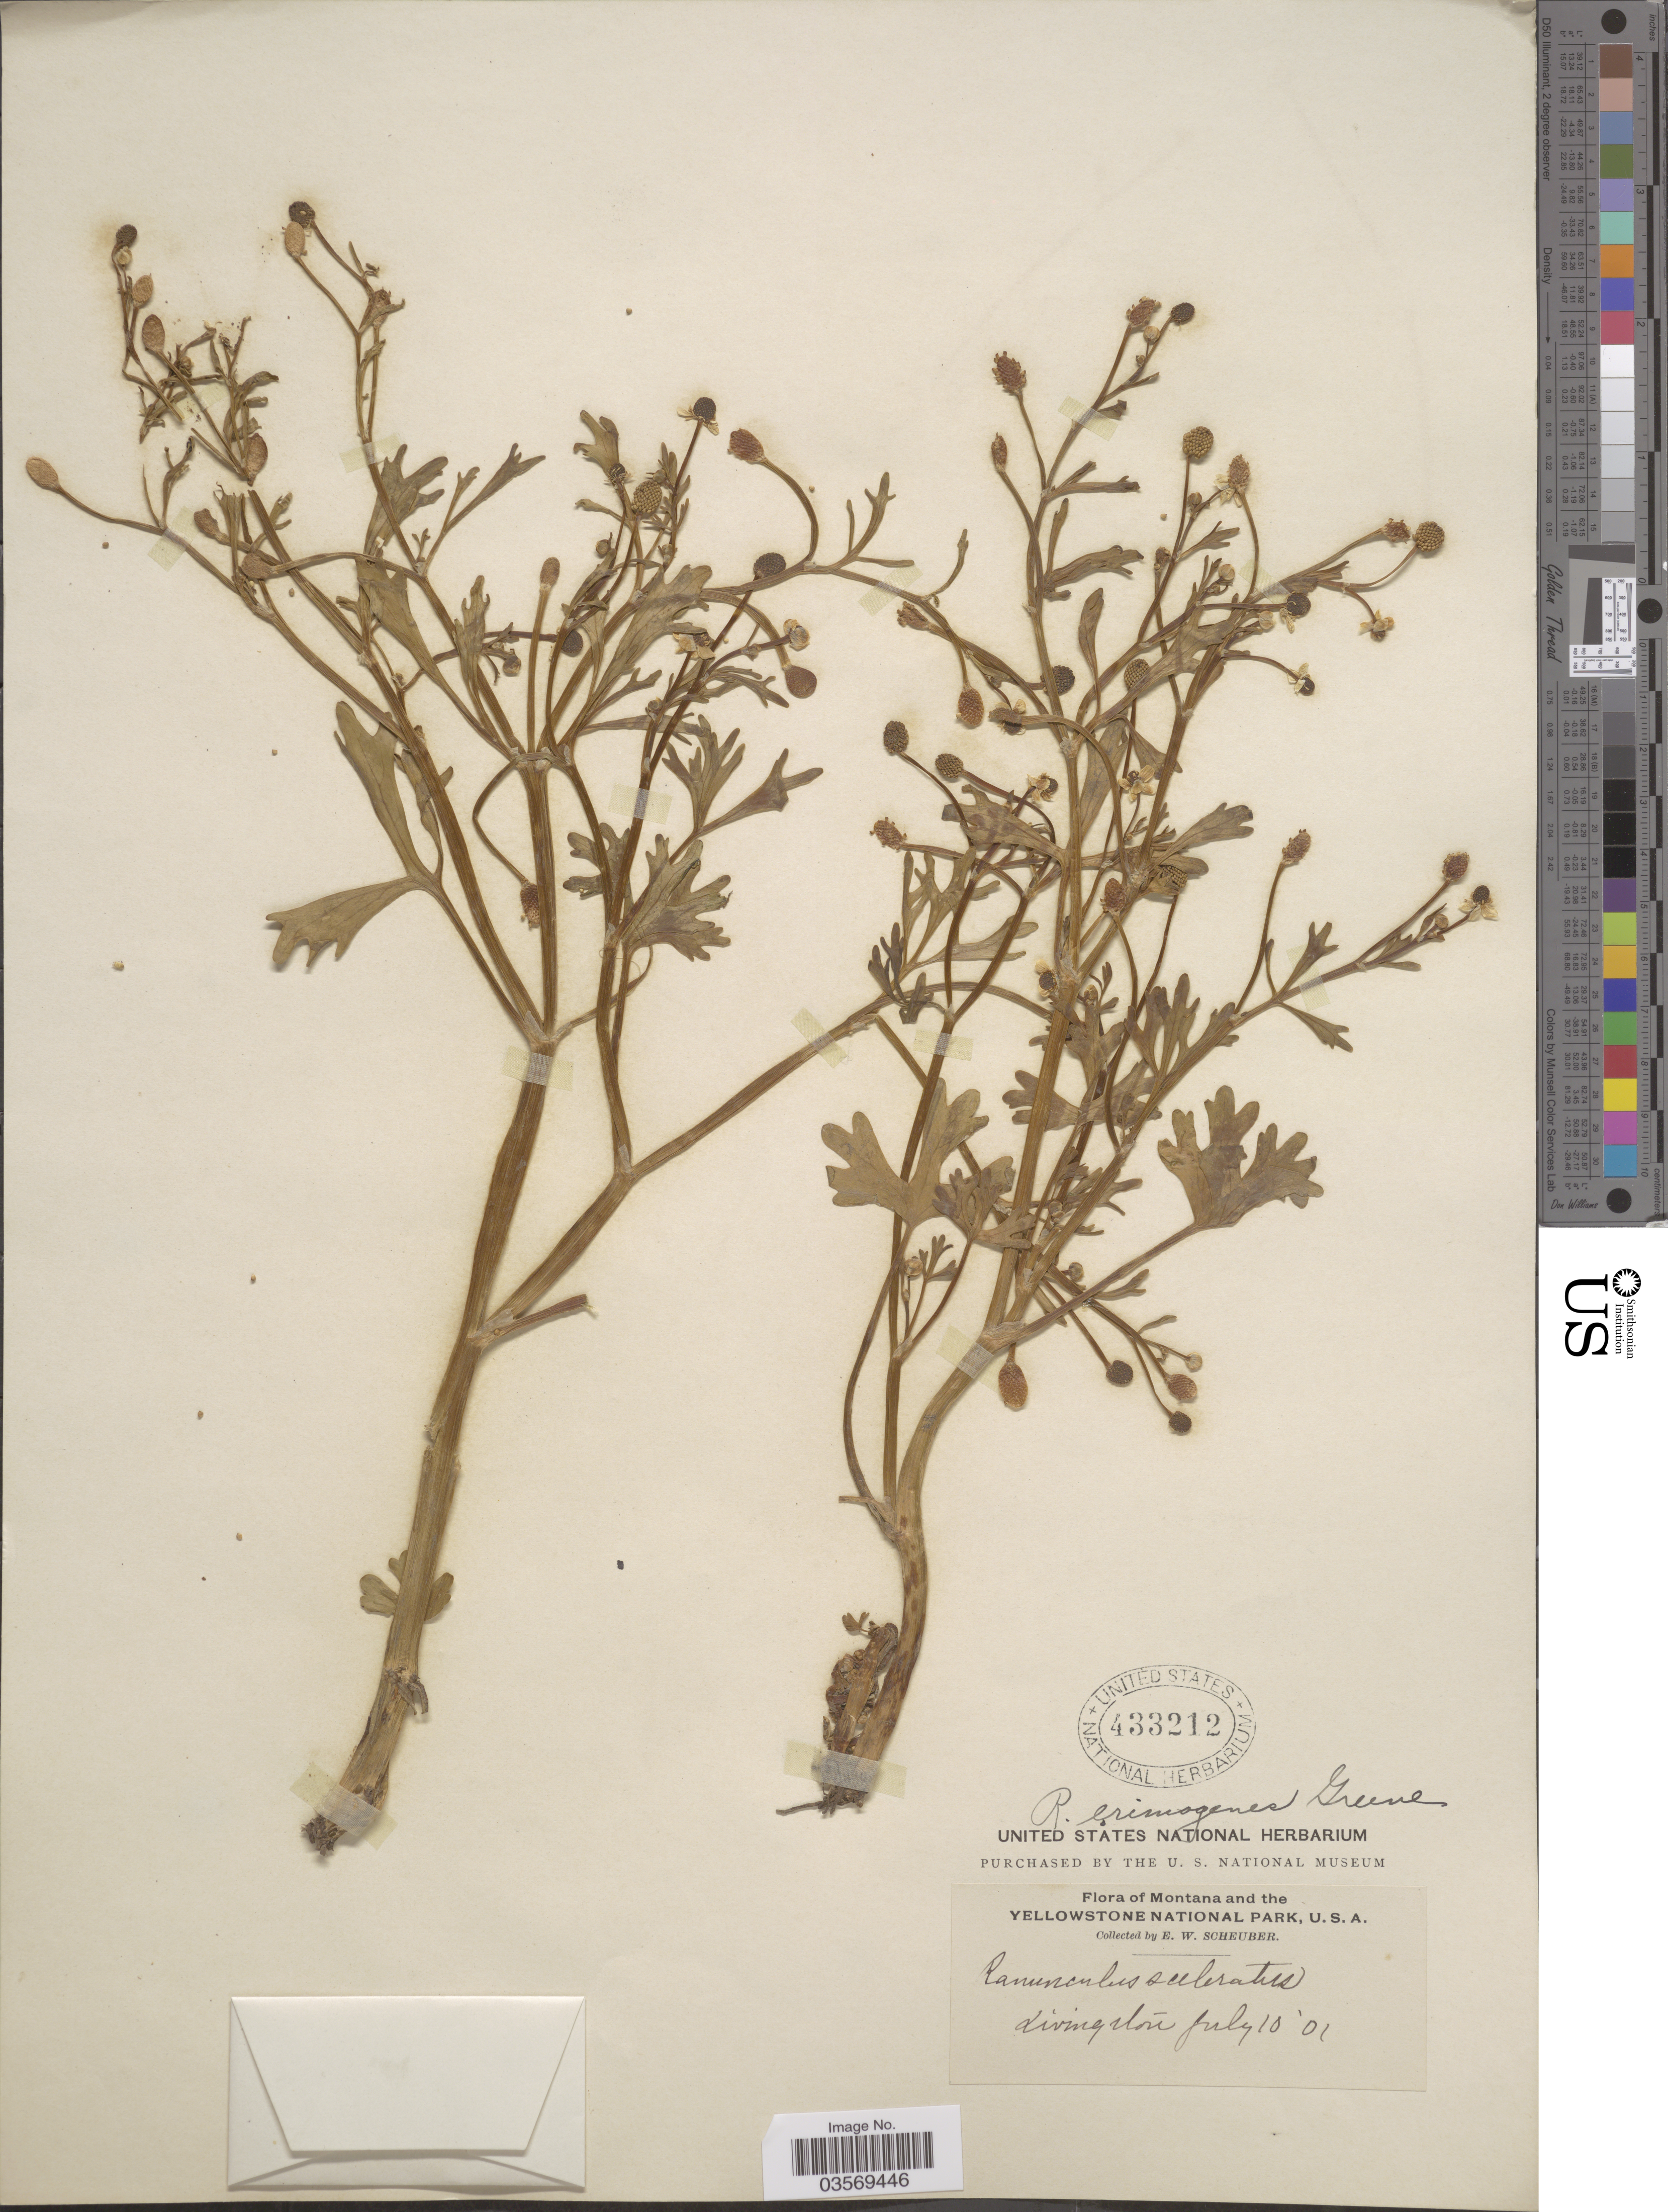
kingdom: Plantae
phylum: Tracheophyta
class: Magnoliopsida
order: Ranunculales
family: Ranunculaceae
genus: Ranunculus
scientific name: Ranunculus sceleratus var. multifidus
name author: Nutt.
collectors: E. Scheuber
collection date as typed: Transcribed d/m/y: 10/7/1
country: United States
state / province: Montana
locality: Yellowstone National Park. Livingston.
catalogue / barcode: US 433212